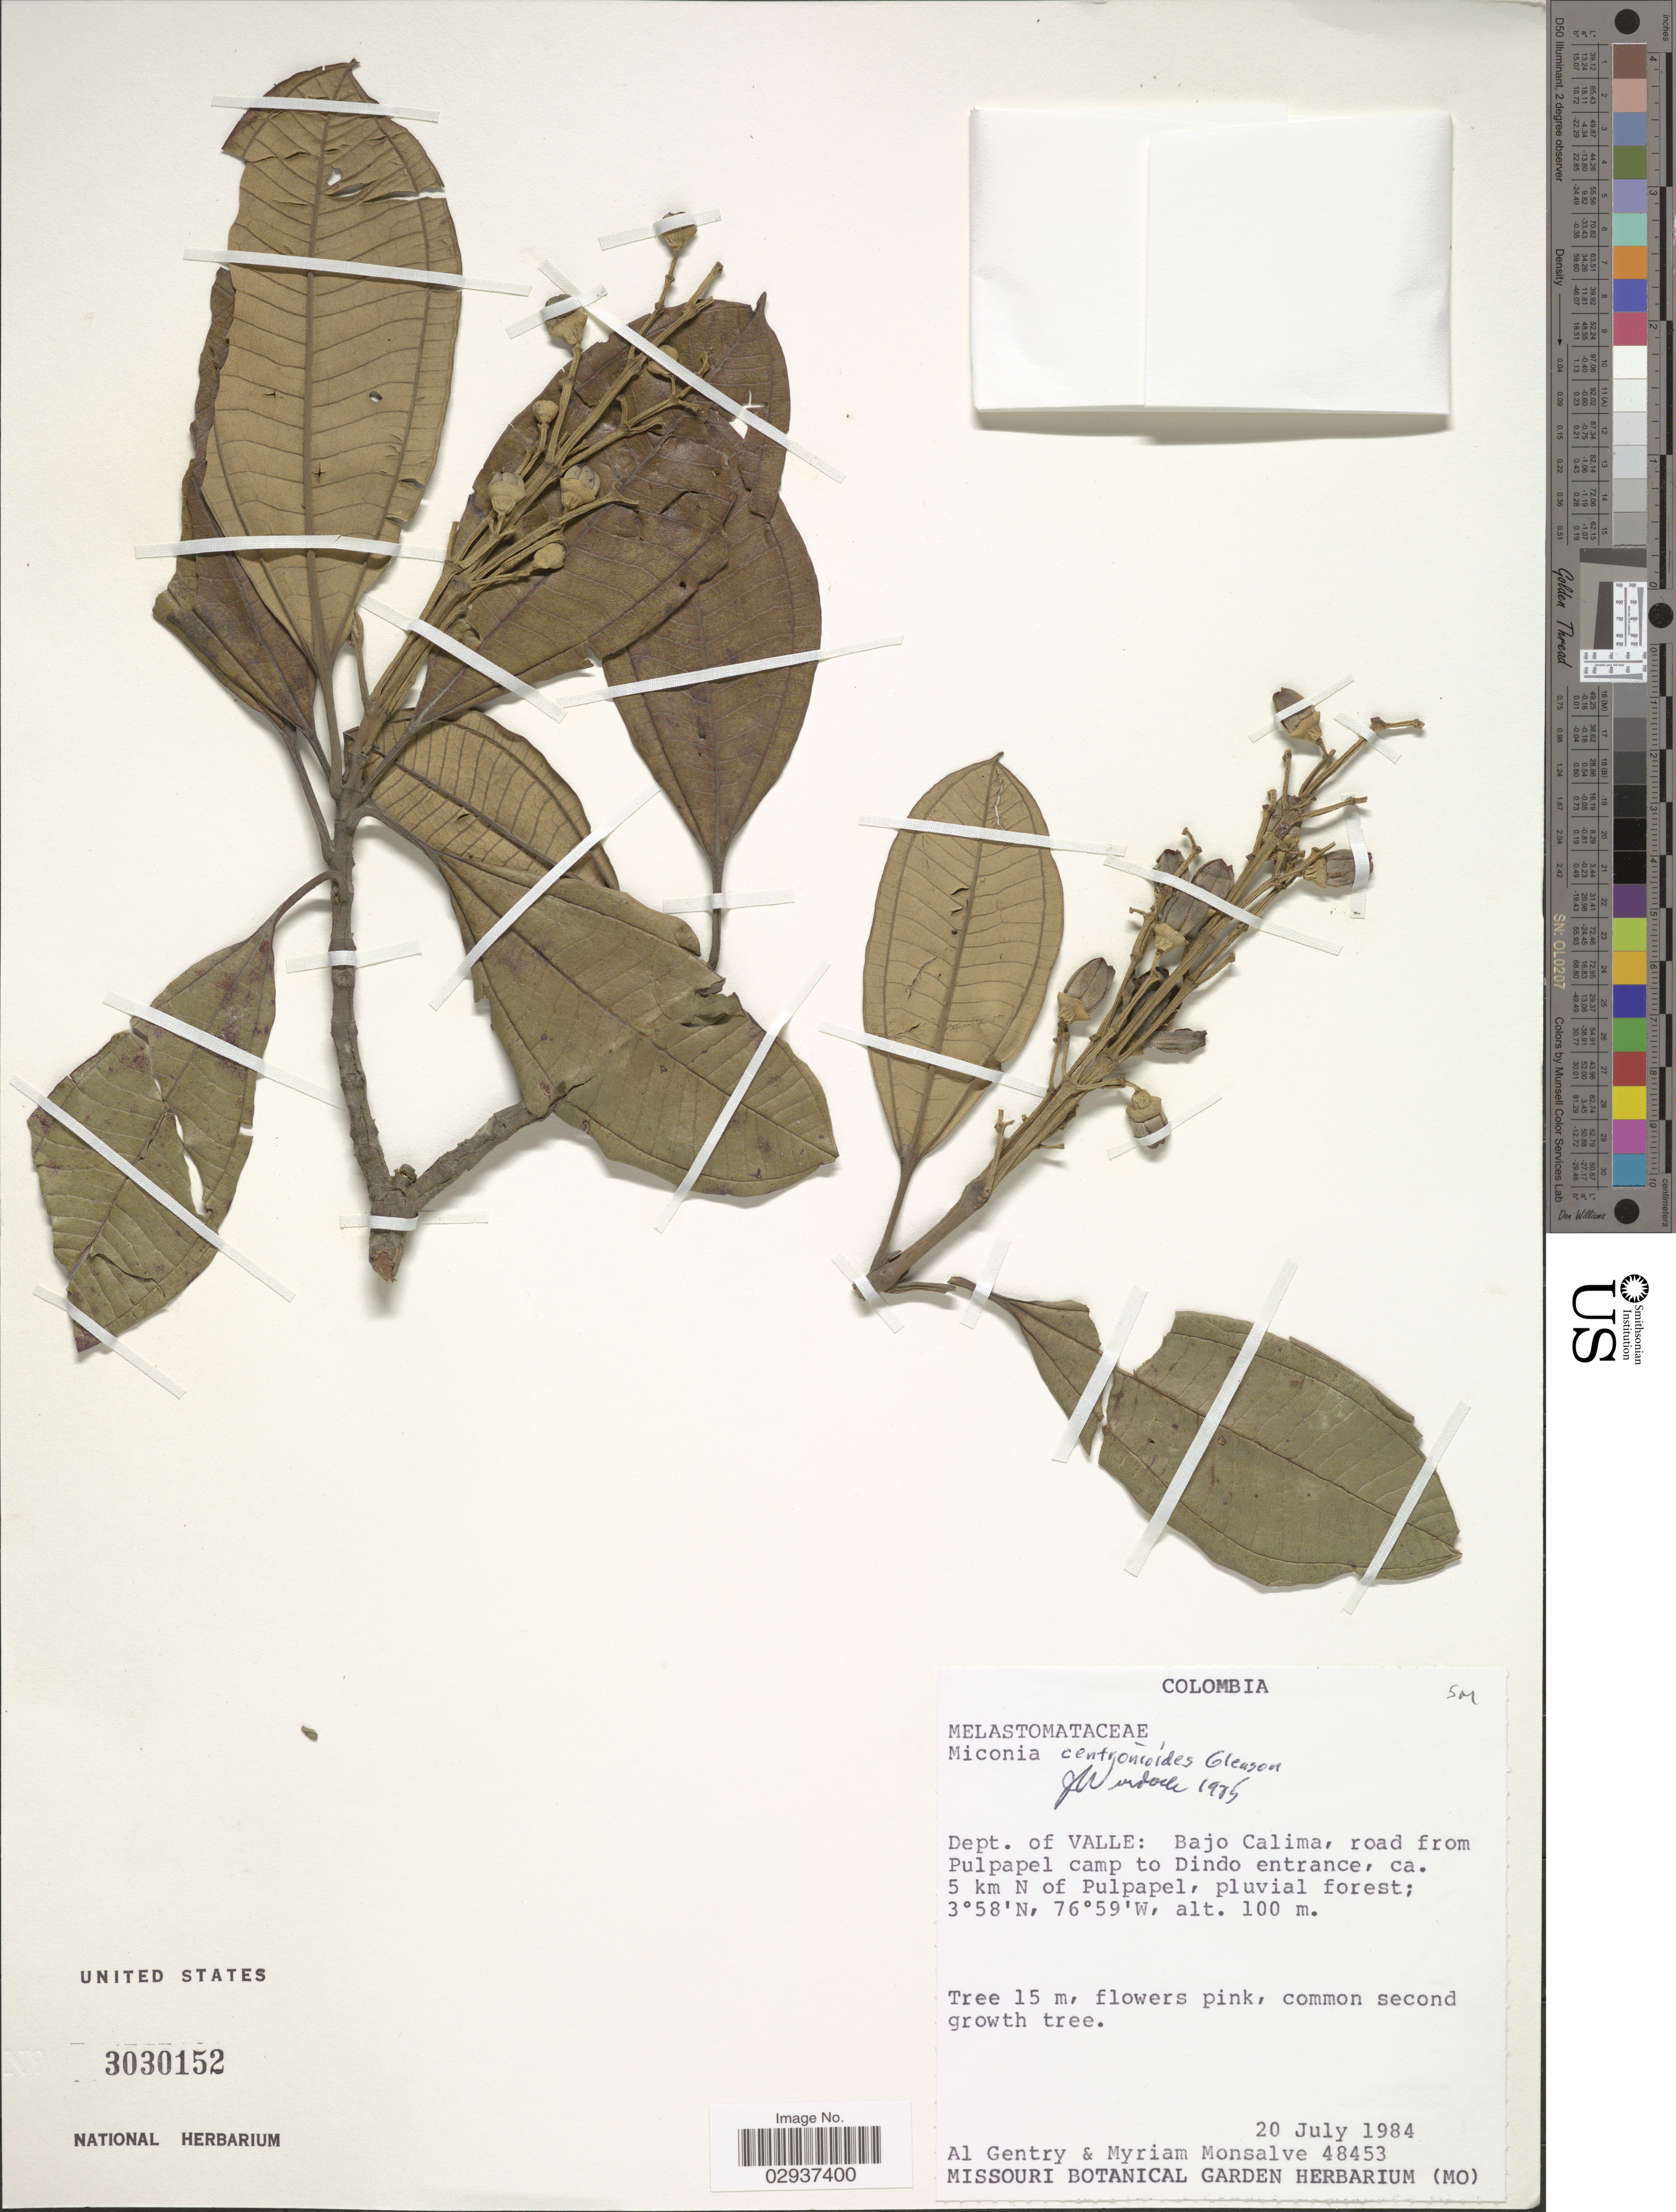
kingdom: Plantae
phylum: Tracheophyta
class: Magnoliopsida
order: Myrtales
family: Melastomataceae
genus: Miconia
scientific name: Miconia centronioides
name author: Gleason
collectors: A. H. Gentry & M. Monsalve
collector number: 48453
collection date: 1984-07-20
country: Colombia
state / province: Valle del Cauca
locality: Dept. of Valle: Bajo Calima, road from Pulpapel camp to Dindo entrance, ca. 5 km N of Pulpapel.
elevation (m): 100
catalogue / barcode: US 3030152